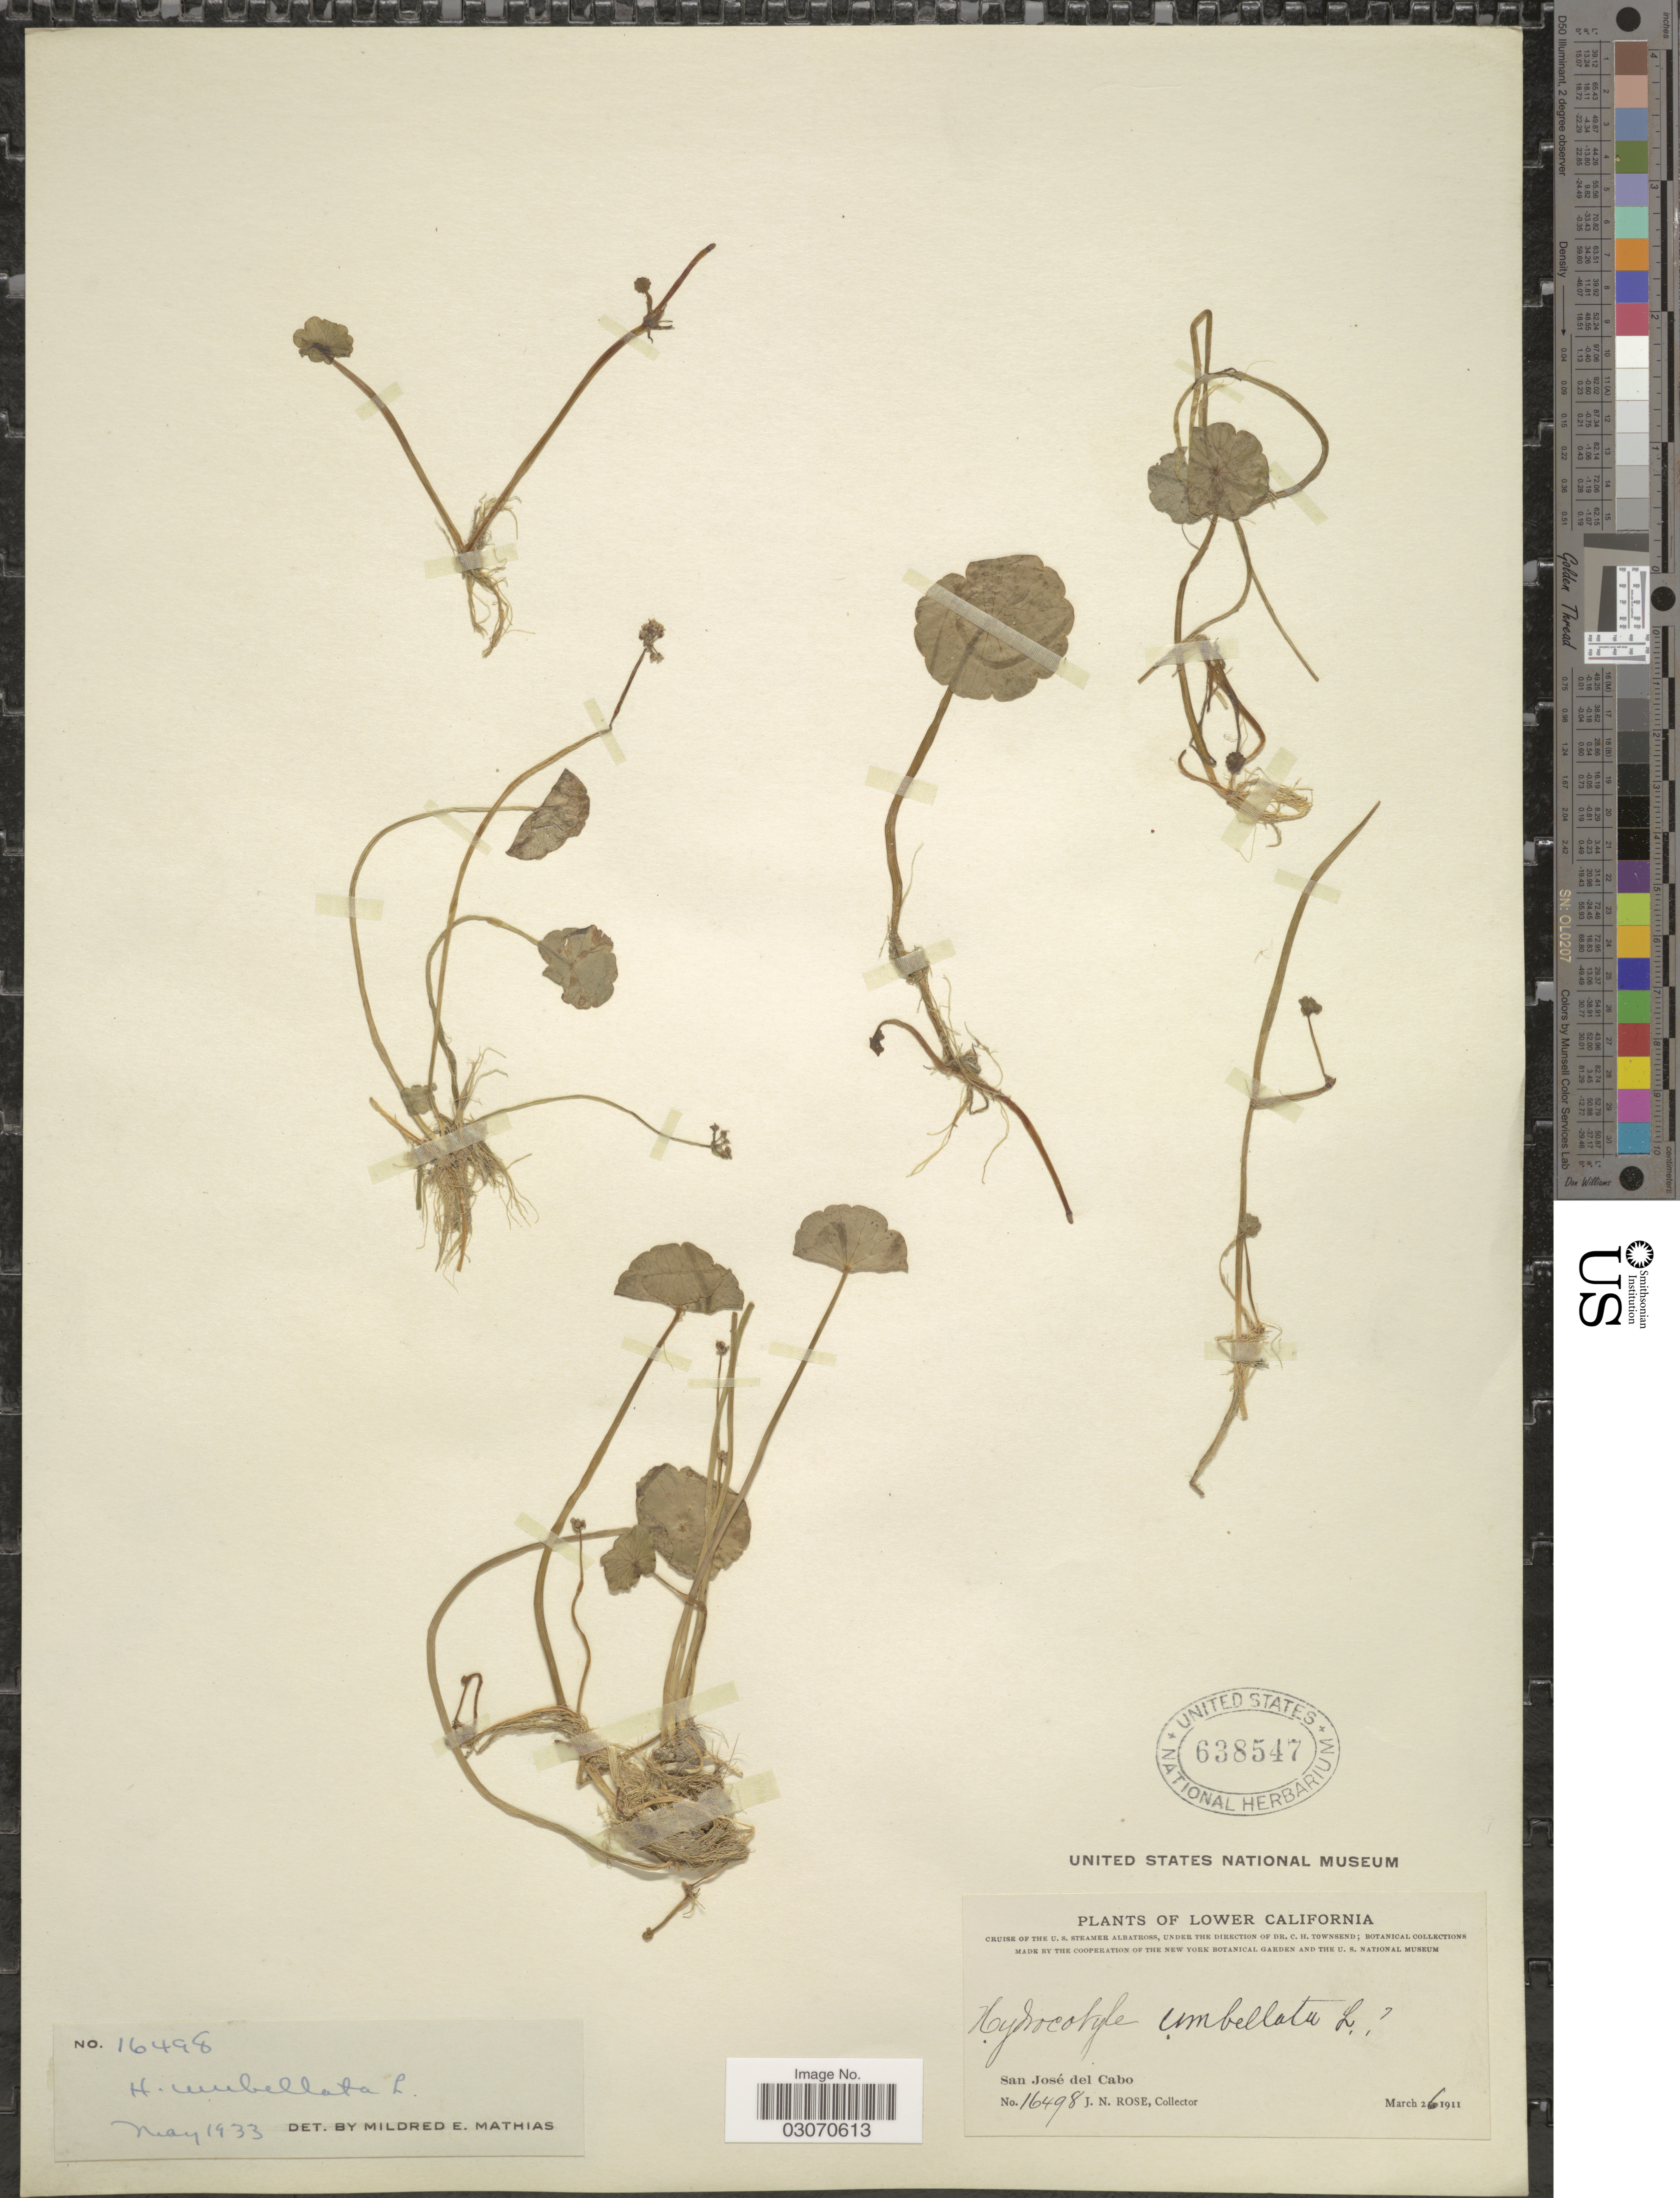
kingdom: Plantae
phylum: Tracheophyta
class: Magnoliopsida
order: Apiales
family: Araliaceae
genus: Hydrocotyle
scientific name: Hydrocotyle umbellata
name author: L.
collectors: J. N. Rose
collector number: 16498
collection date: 1911-03-26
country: Mexico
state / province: Baja California Sur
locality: Lower California, San José del Cabo.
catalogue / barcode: US 638547